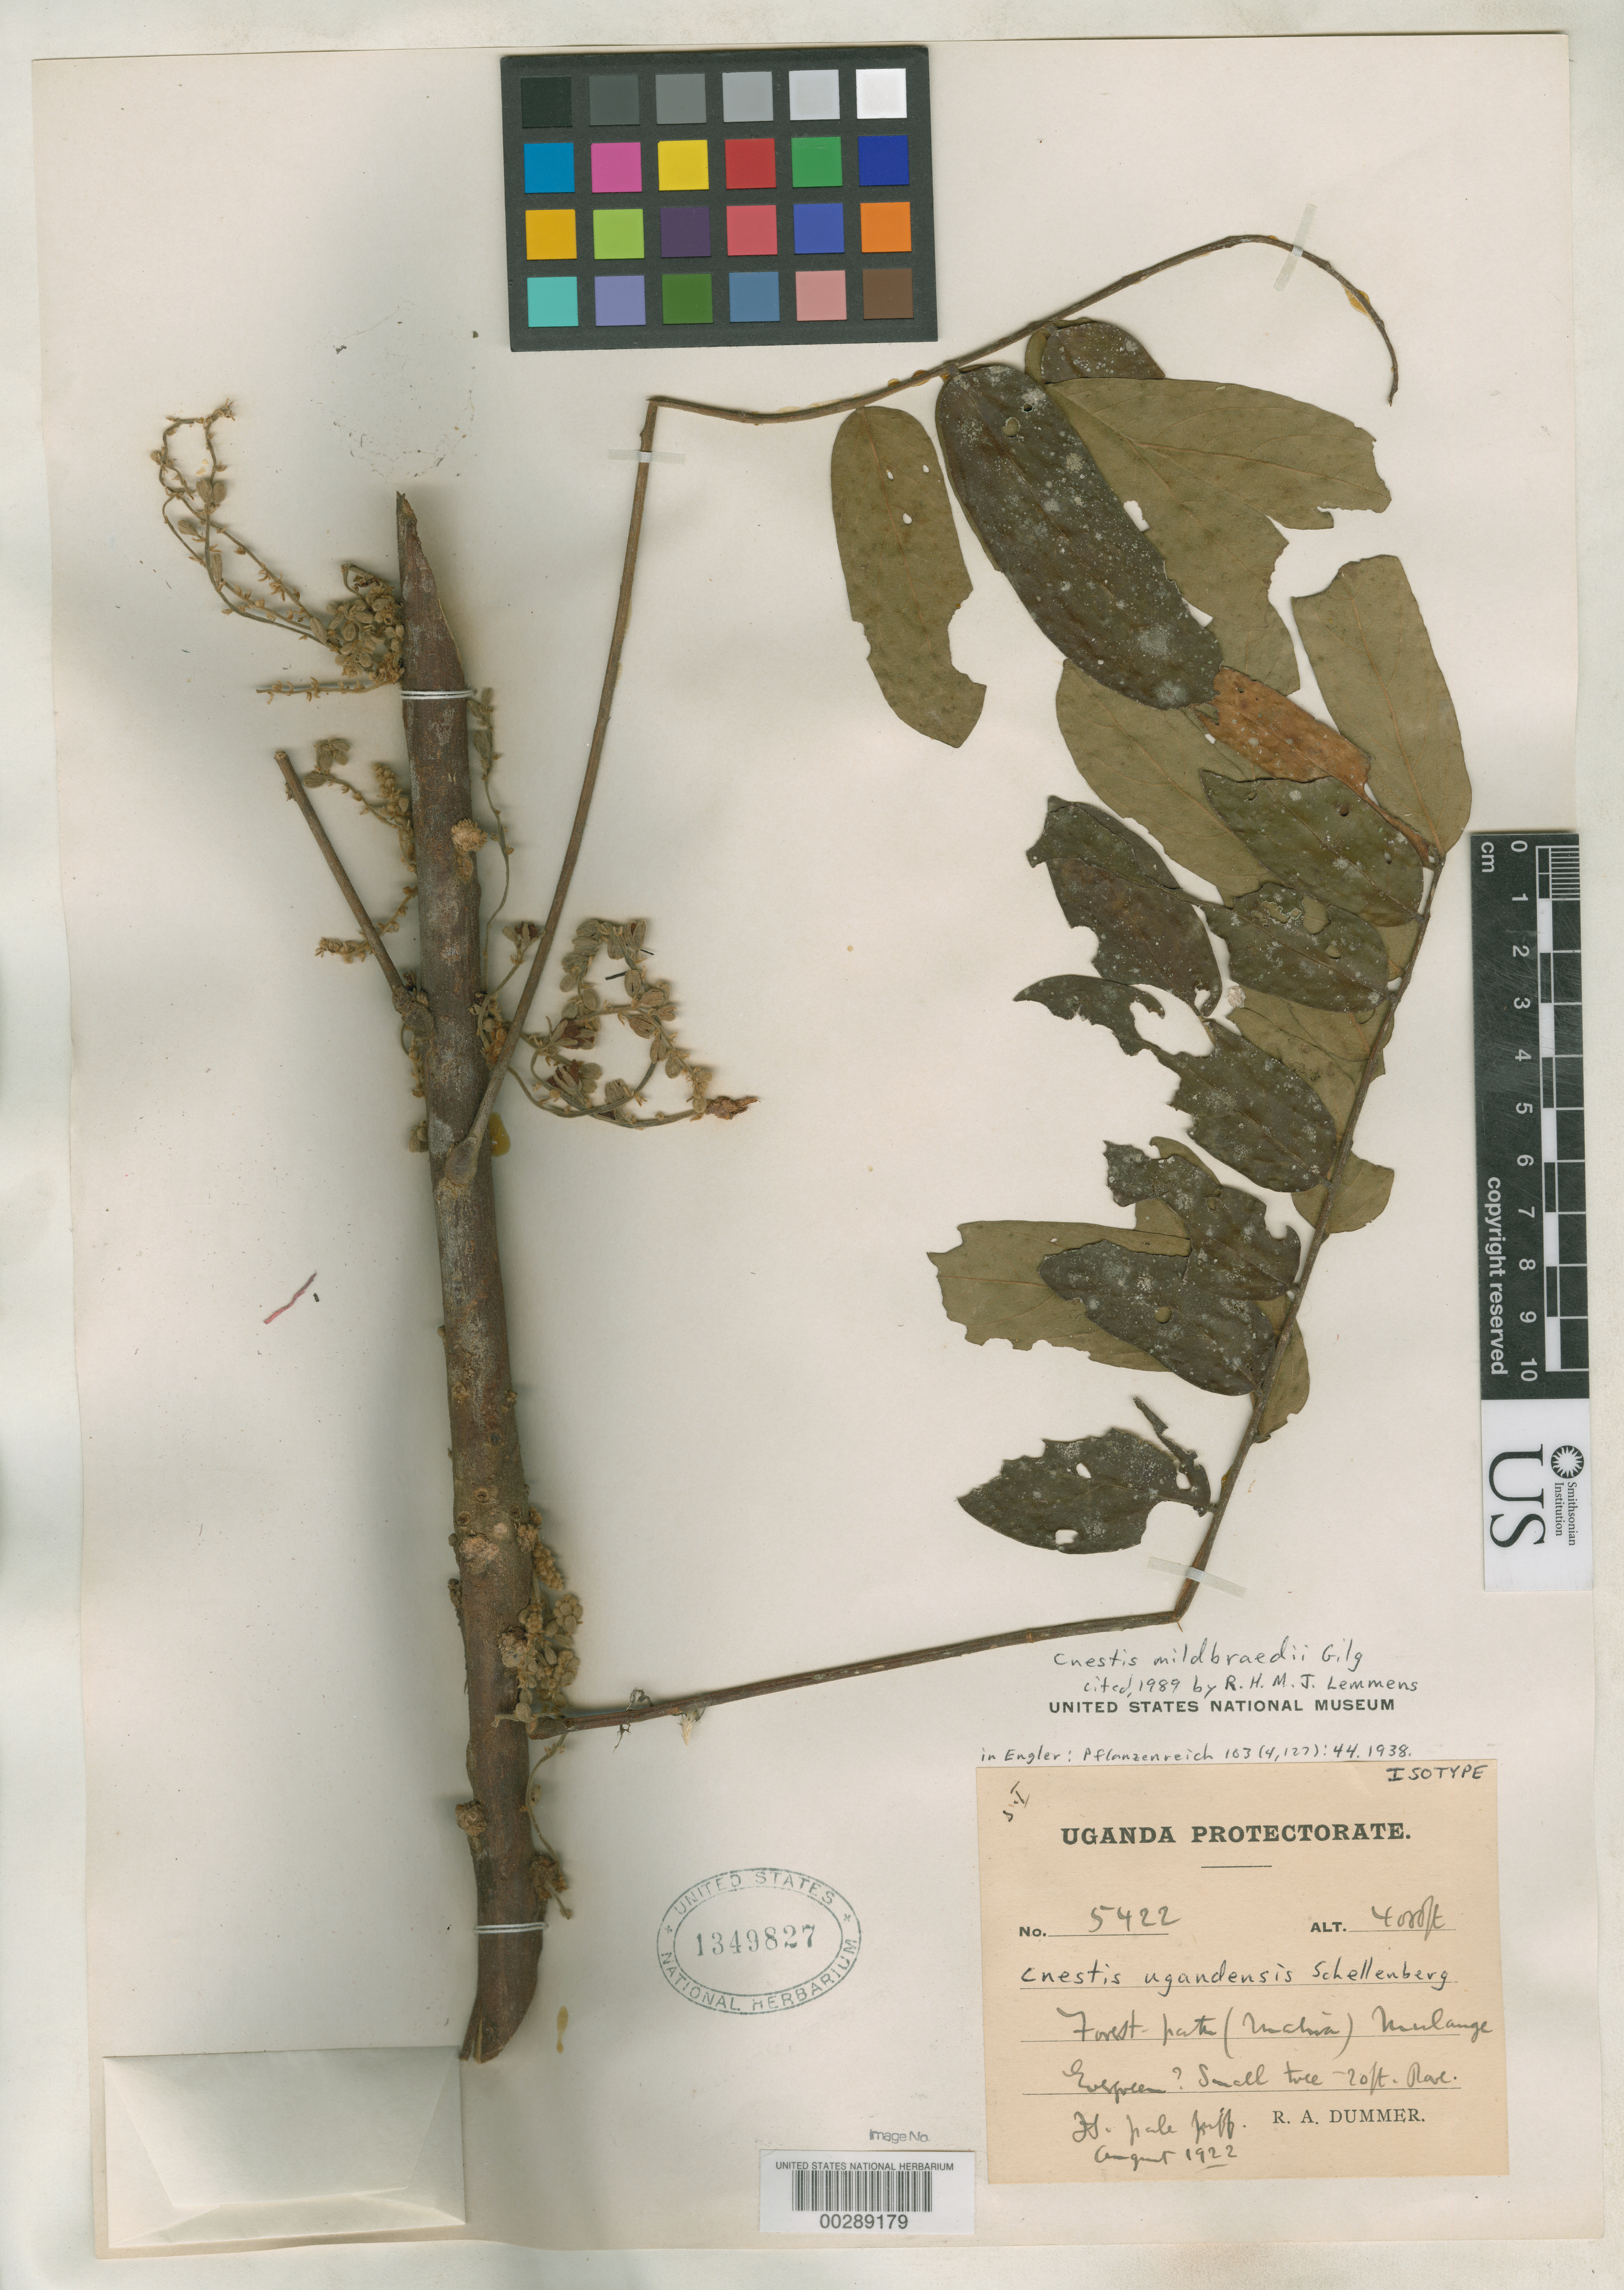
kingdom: Plantae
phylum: Tracheophyta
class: Magnoliopsida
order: Oxalidales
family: Connaraceae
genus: Cnestis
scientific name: Cnestis ugandensis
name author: G. Schellenb. in Engl.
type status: Isotype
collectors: R. Dümmer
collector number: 5422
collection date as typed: Aug 1922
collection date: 1922-08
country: Uganda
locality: Mulange.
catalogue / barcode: US 1349827